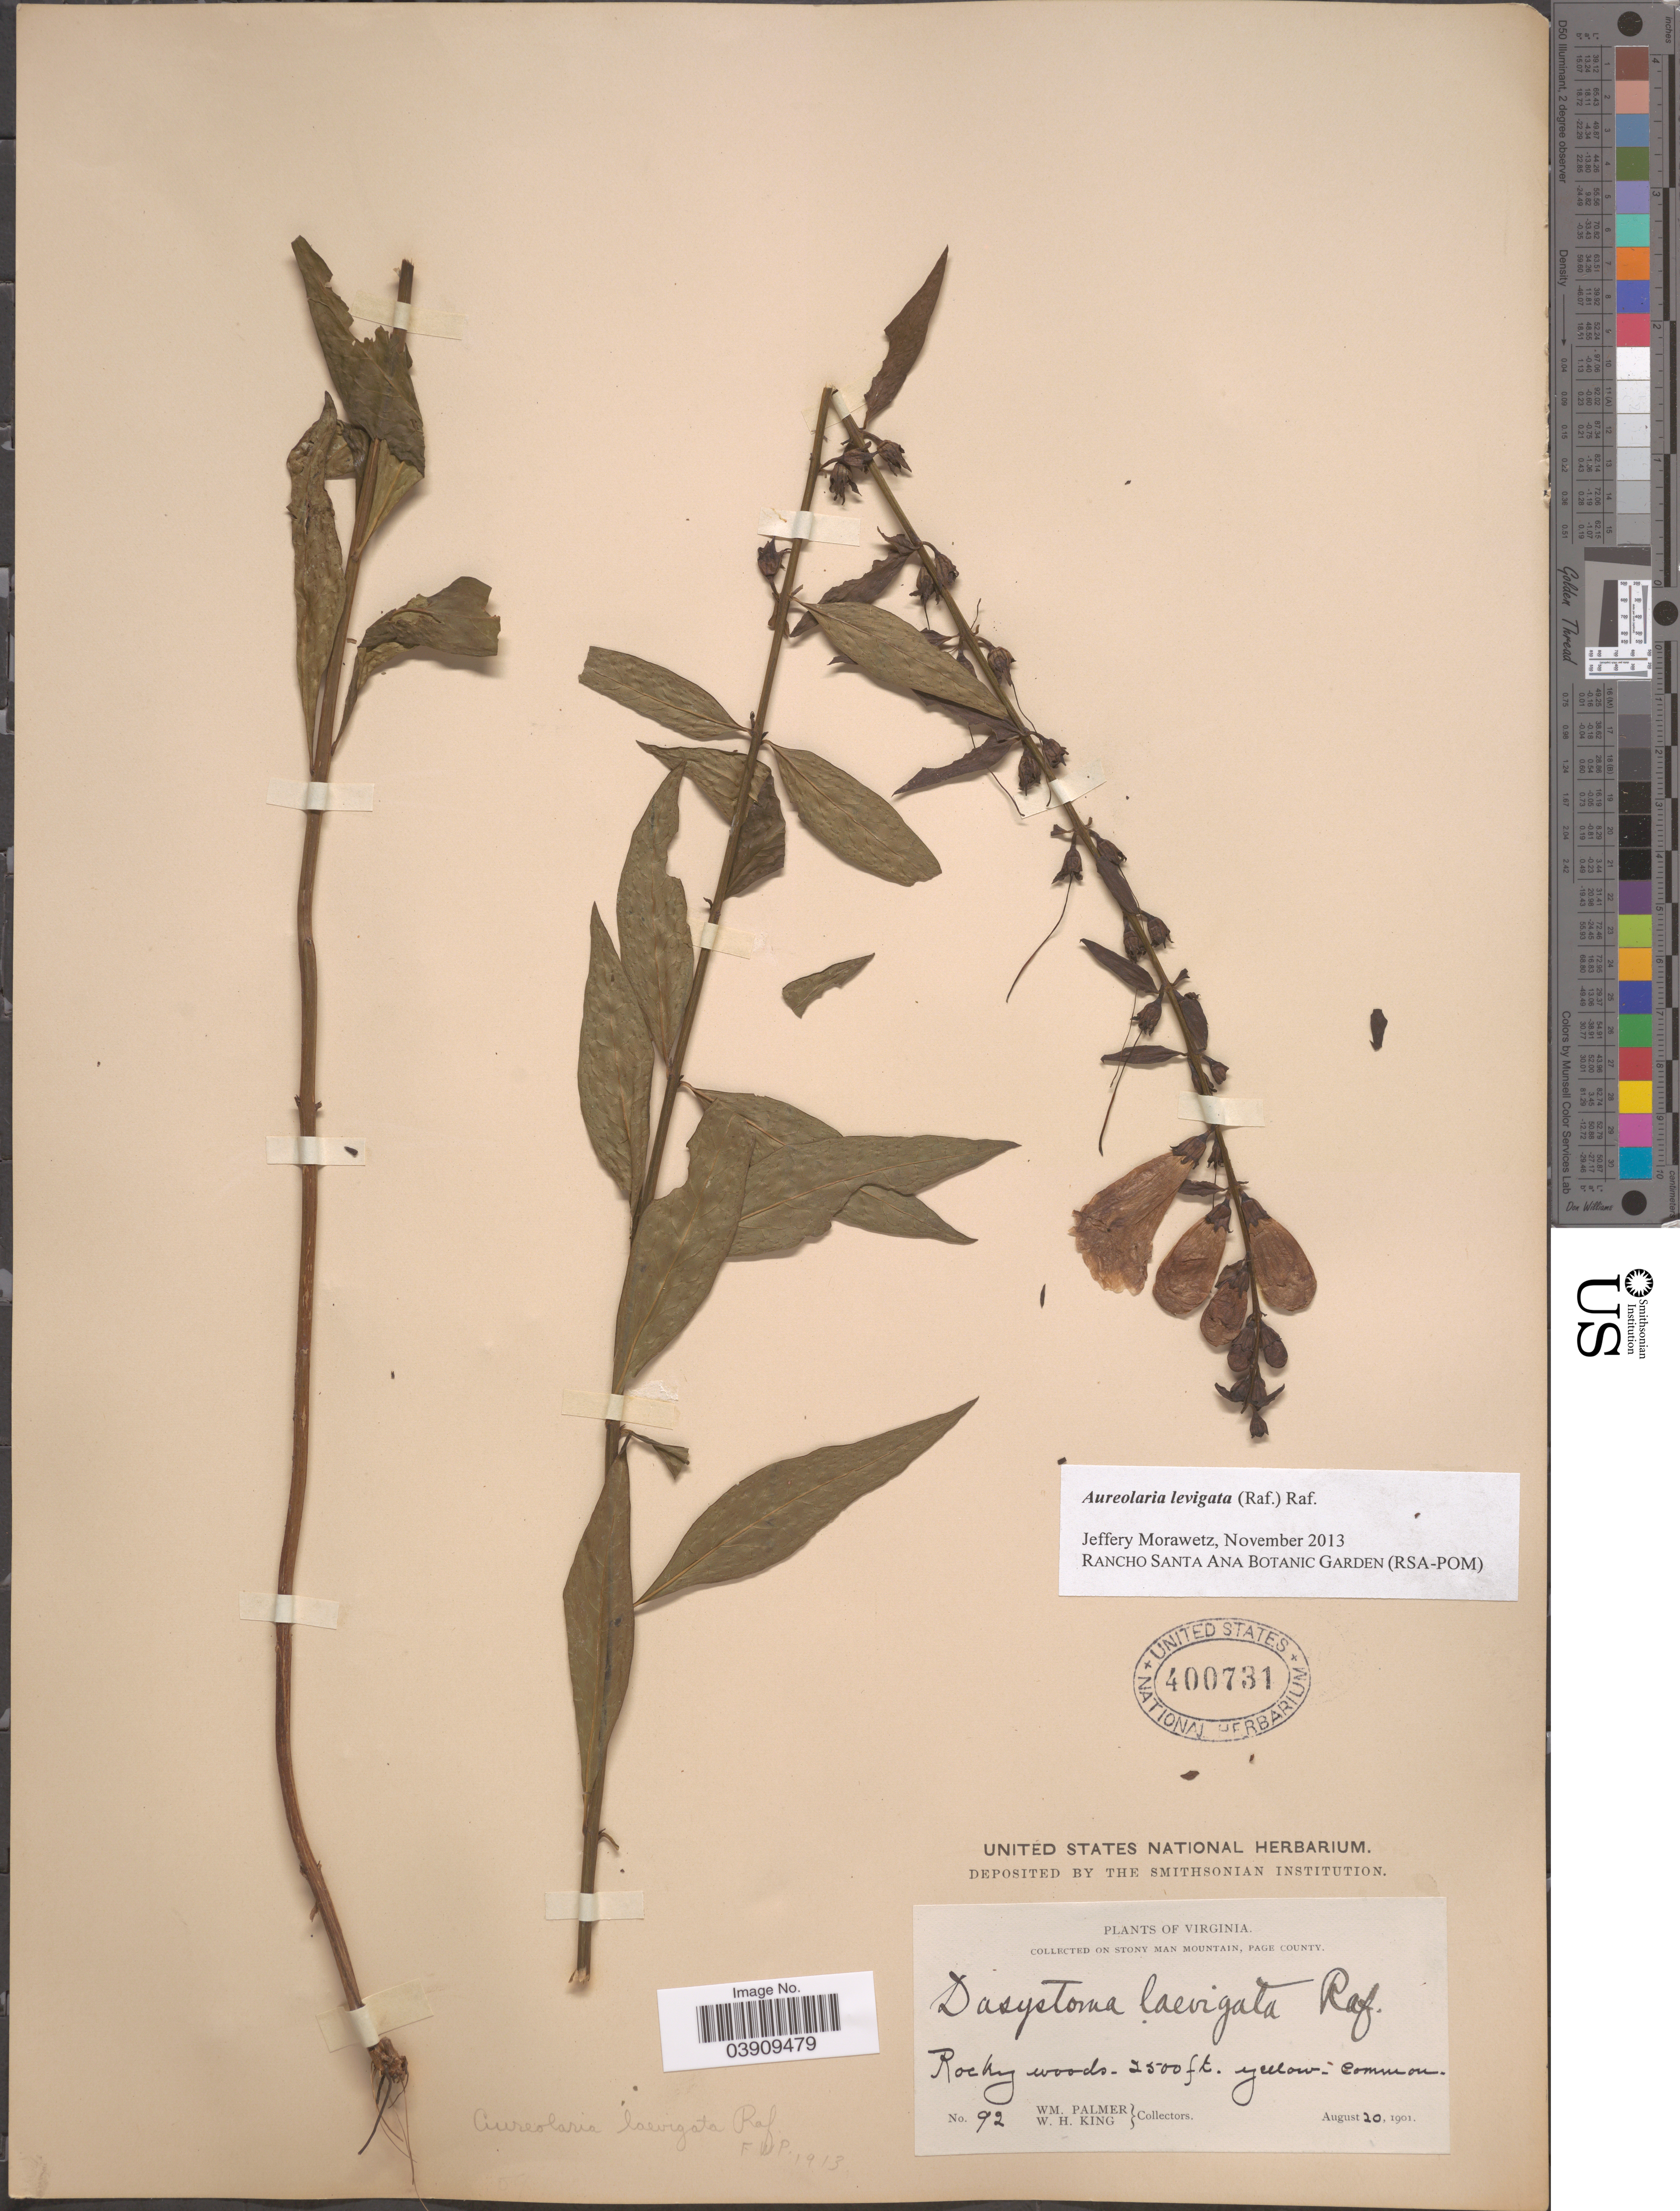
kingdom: Plantae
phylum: Tracheophyta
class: Magnoliopsida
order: Lamiales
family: Orobanchaceae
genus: Aureolaria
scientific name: Aureolaria laevigata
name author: (Raf.) Raf.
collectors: W. Palmer & W. H. King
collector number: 92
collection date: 1901-08-20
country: United States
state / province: Virginia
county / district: Page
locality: On Stony Man Mountain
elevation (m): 762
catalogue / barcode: US 400731